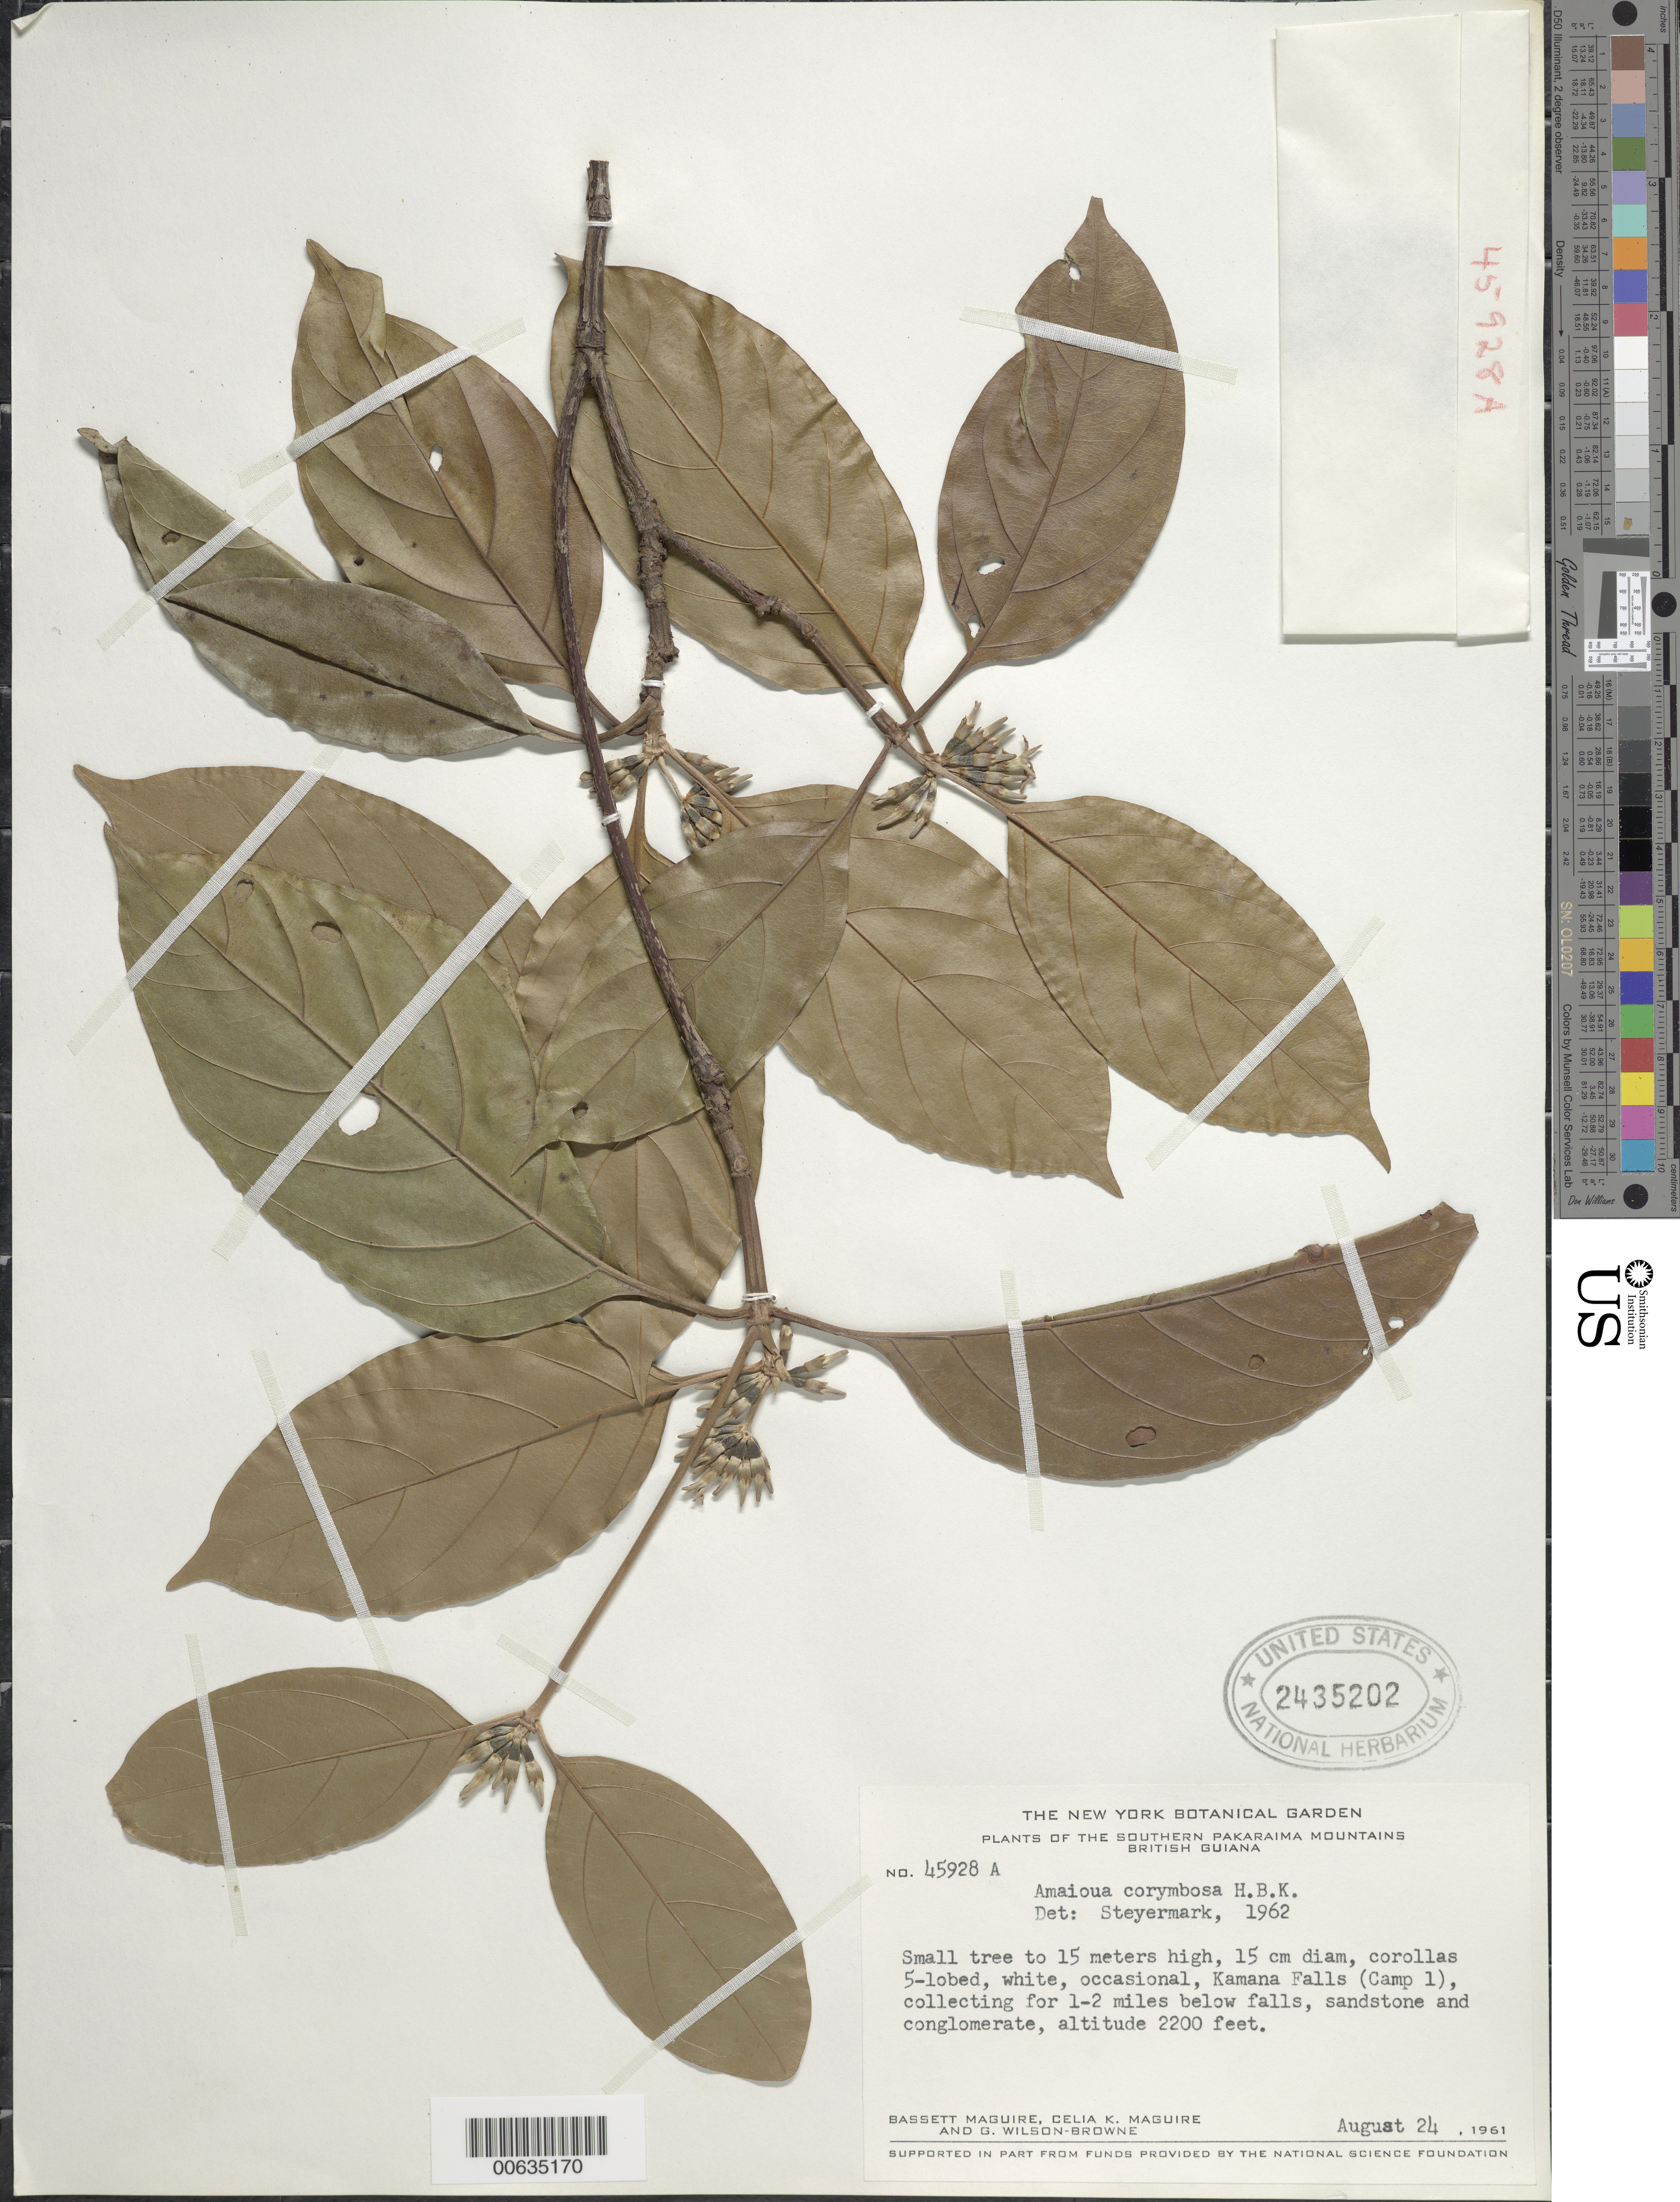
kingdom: Plantae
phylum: Tracheophyta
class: Magnoliopsida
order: Gentianales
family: Rubiaceae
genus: Amaioua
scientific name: Amaioua corymbosa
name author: Kunth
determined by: Steyermark, Julian A., (VEN)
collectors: B. Maguire, C. K. Maguire & G. Wilson-Browne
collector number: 45928 A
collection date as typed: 24-Aug-61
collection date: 1961-08-24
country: Guyana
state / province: Cuyuni-Mazaruni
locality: Pakaraima Mts. (southern), Kamaná Falls, camp 1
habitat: Sandstone and conglomerate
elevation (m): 671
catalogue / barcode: US 2435202